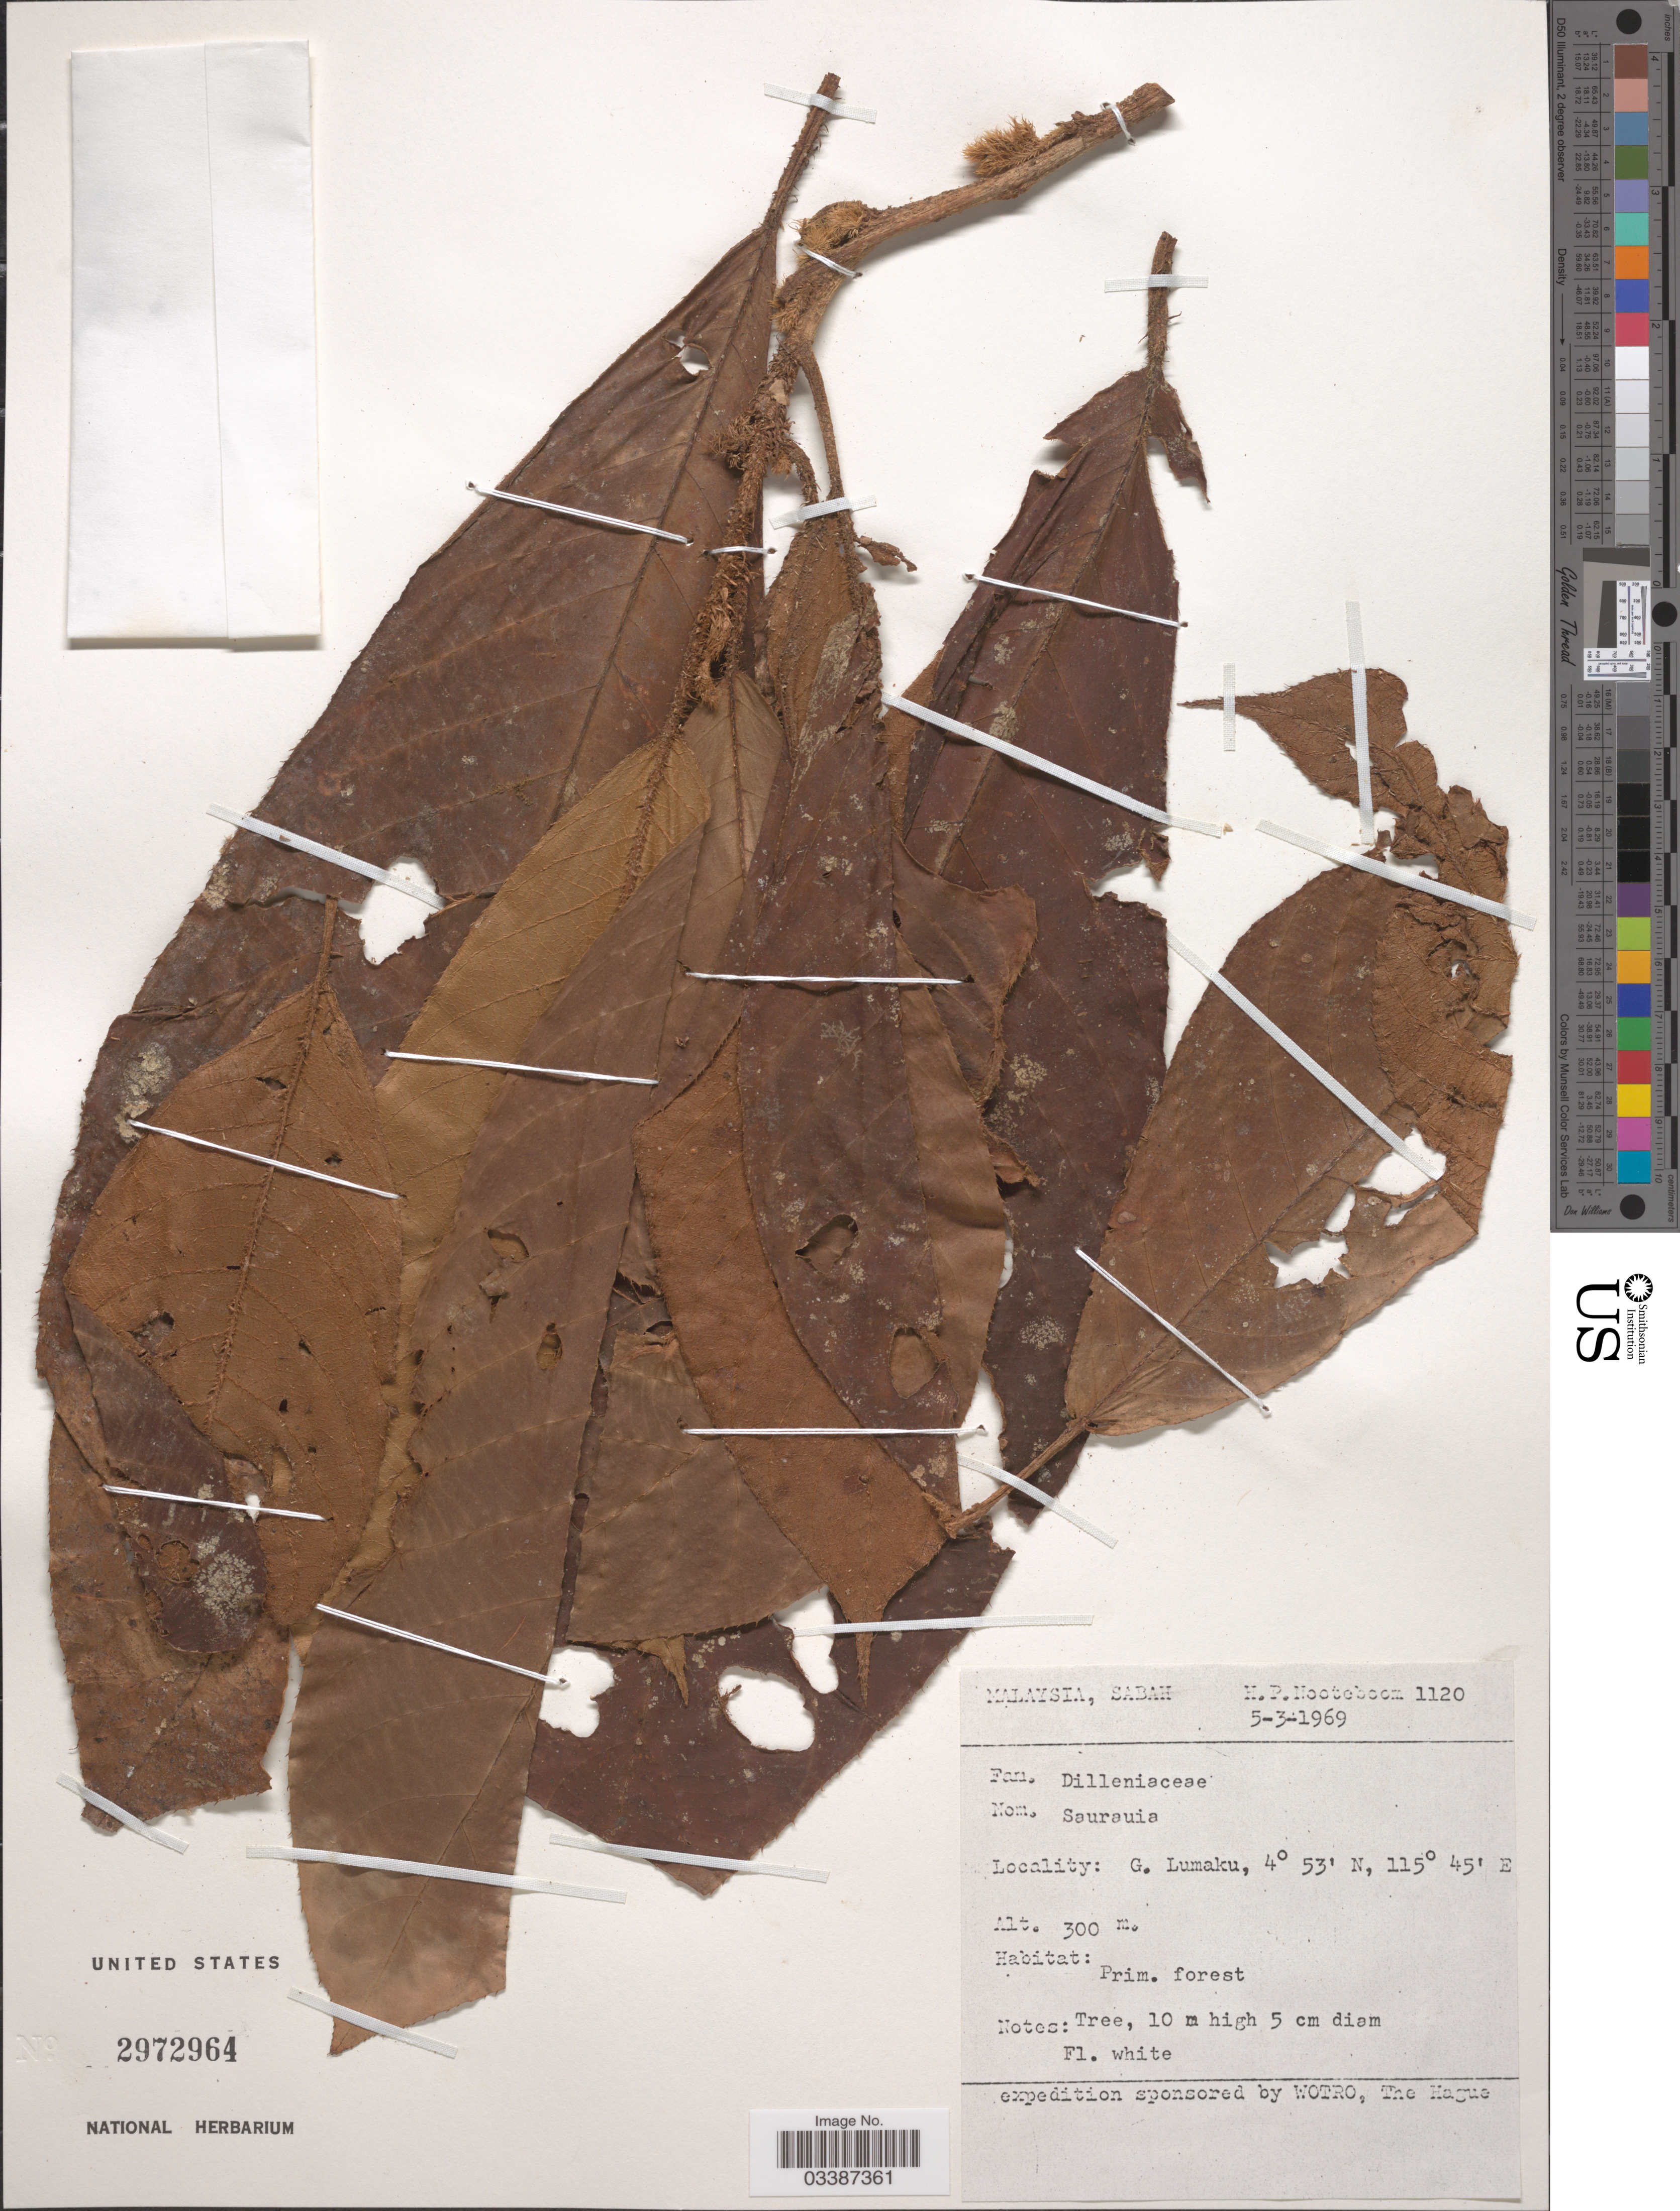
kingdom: Plantae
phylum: Tracheophyta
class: Magnoliopsida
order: Ericales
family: Actinidiaceae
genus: Saurauia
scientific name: Saurauia sp.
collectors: H. P. Nooteboom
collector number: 1120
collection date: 1969-03-05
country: Malaysia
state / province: Sabah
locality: G. Lumaku.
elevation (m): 300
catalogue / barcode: US 2972964